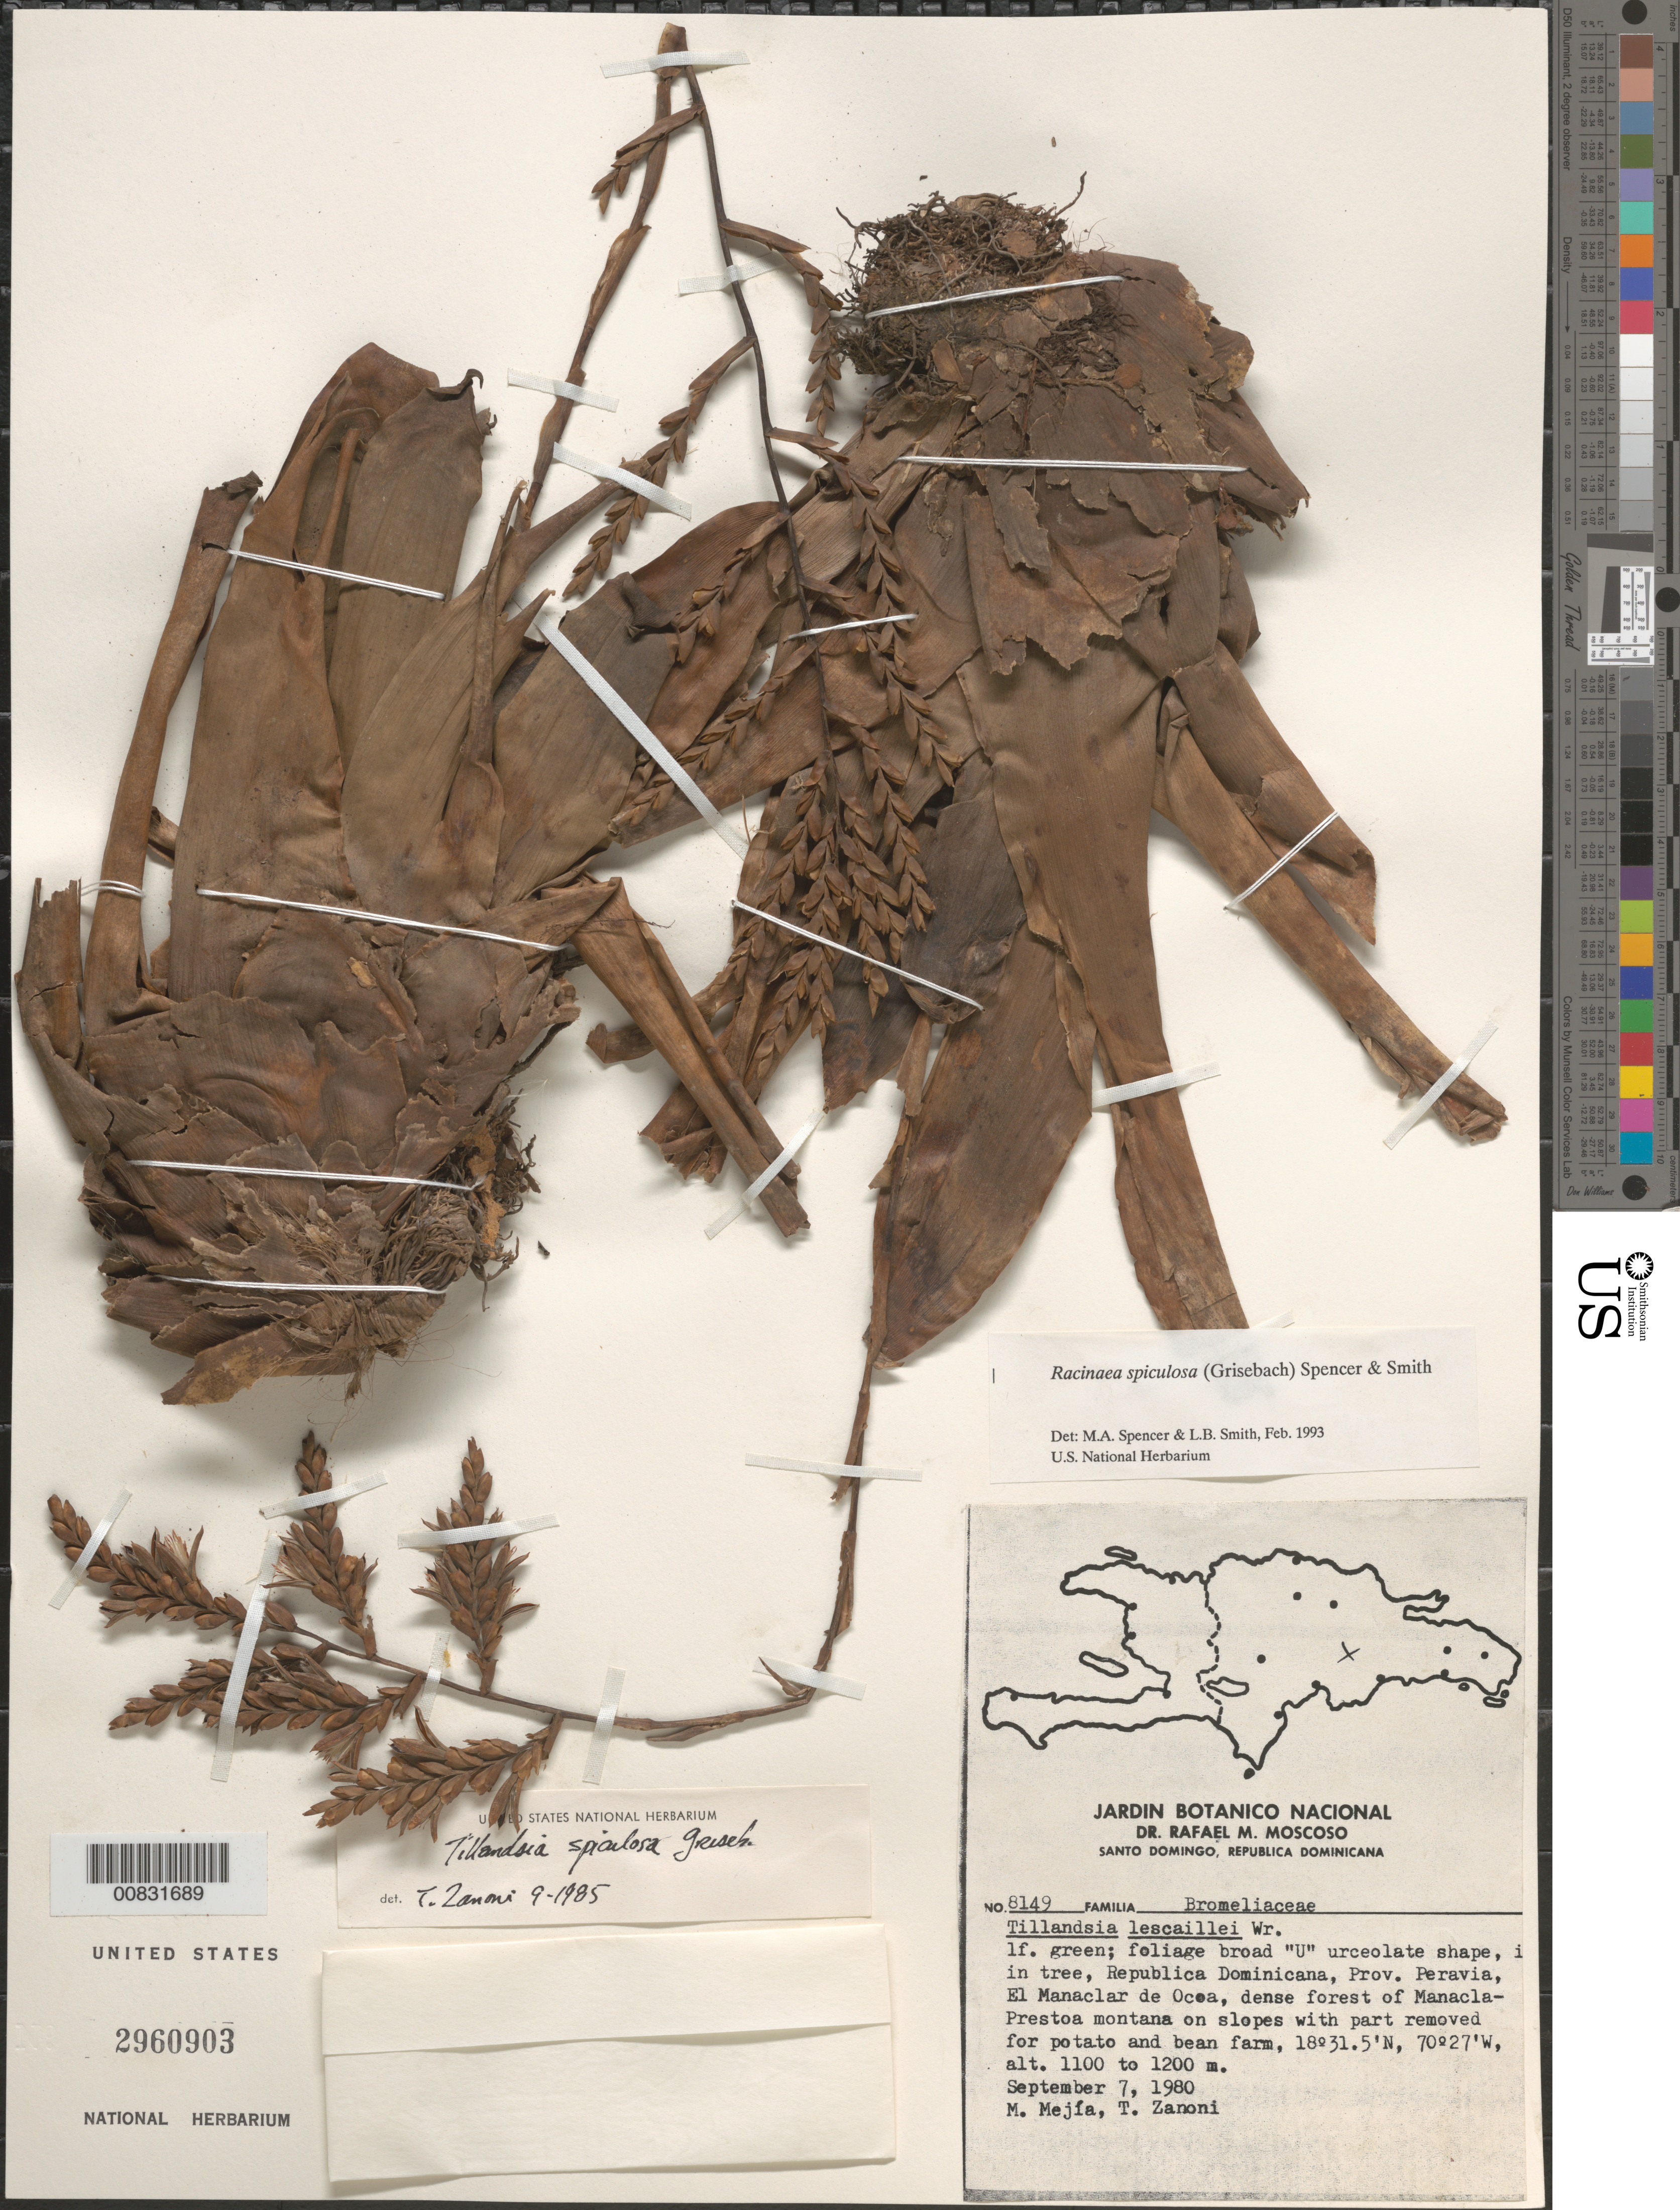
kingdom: Plantae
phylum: Tracheophyta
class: Liliopsida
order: Poales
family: Bromeliaceae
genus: Racinaea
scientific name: Racinaea spiculosa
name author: (Griseb.) M.A. Spencer & L.B. Sm.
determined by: Spencer, M. A.; Smith, L. B.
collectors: M. Mejia & T. A. Zanoni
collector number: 8149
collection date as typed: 07 Sep 1980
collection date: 1980-09-07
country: Dominican Republic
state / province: Peravia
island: Hispaniola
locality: El Manaclar de Ocoa.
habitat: In tree. Dense forest of Manacla - Prestoa montana on slopes with part removed for potato and bean farm.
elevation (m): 1100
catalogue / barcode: US 2960903